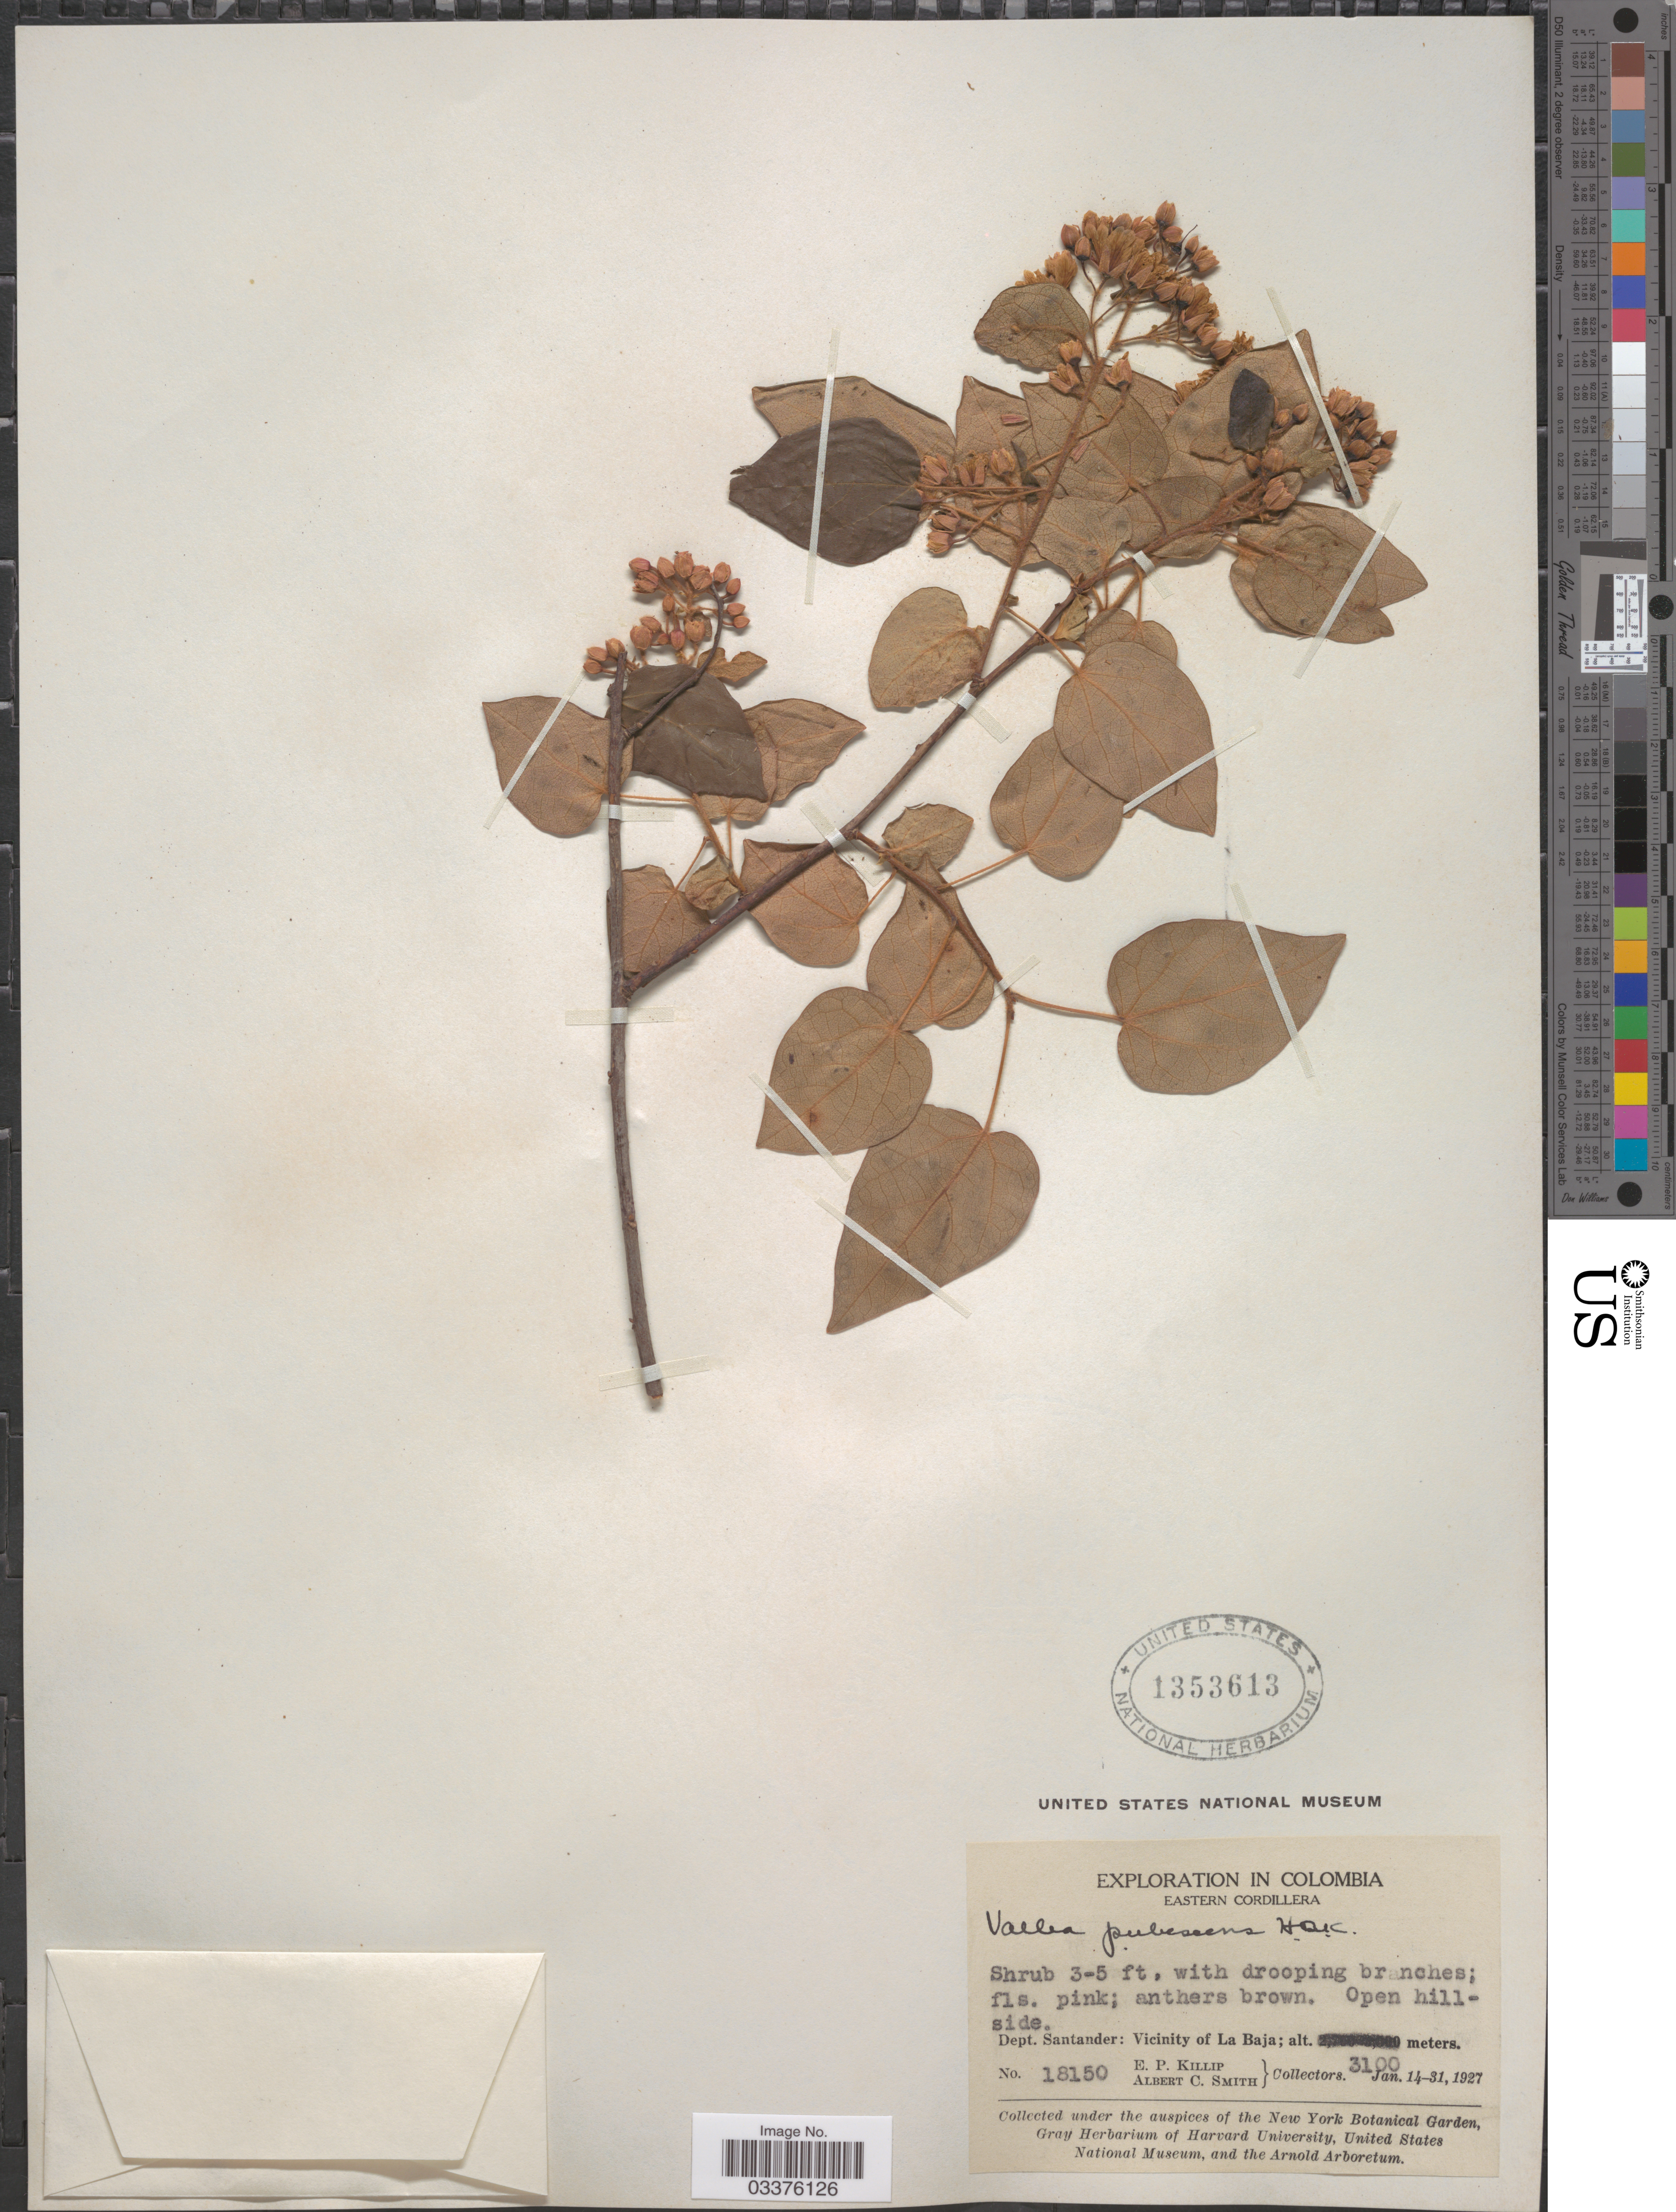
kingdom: Plantae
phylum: Tracheophyta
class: Magnoliopsida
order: Oxalidales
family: Elaeocarpaceae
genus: Vallea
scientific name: Vallea stipularis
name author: L. f.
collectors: E. P. Killip & A. C. Smith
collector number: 18150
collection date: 1927-01-14/1927-01-31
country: Colombia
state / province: Santander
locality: Eastern Cordillera, Dept. Santander: Vicinity of La Baja.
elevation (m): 3100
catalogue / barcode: US 1353613